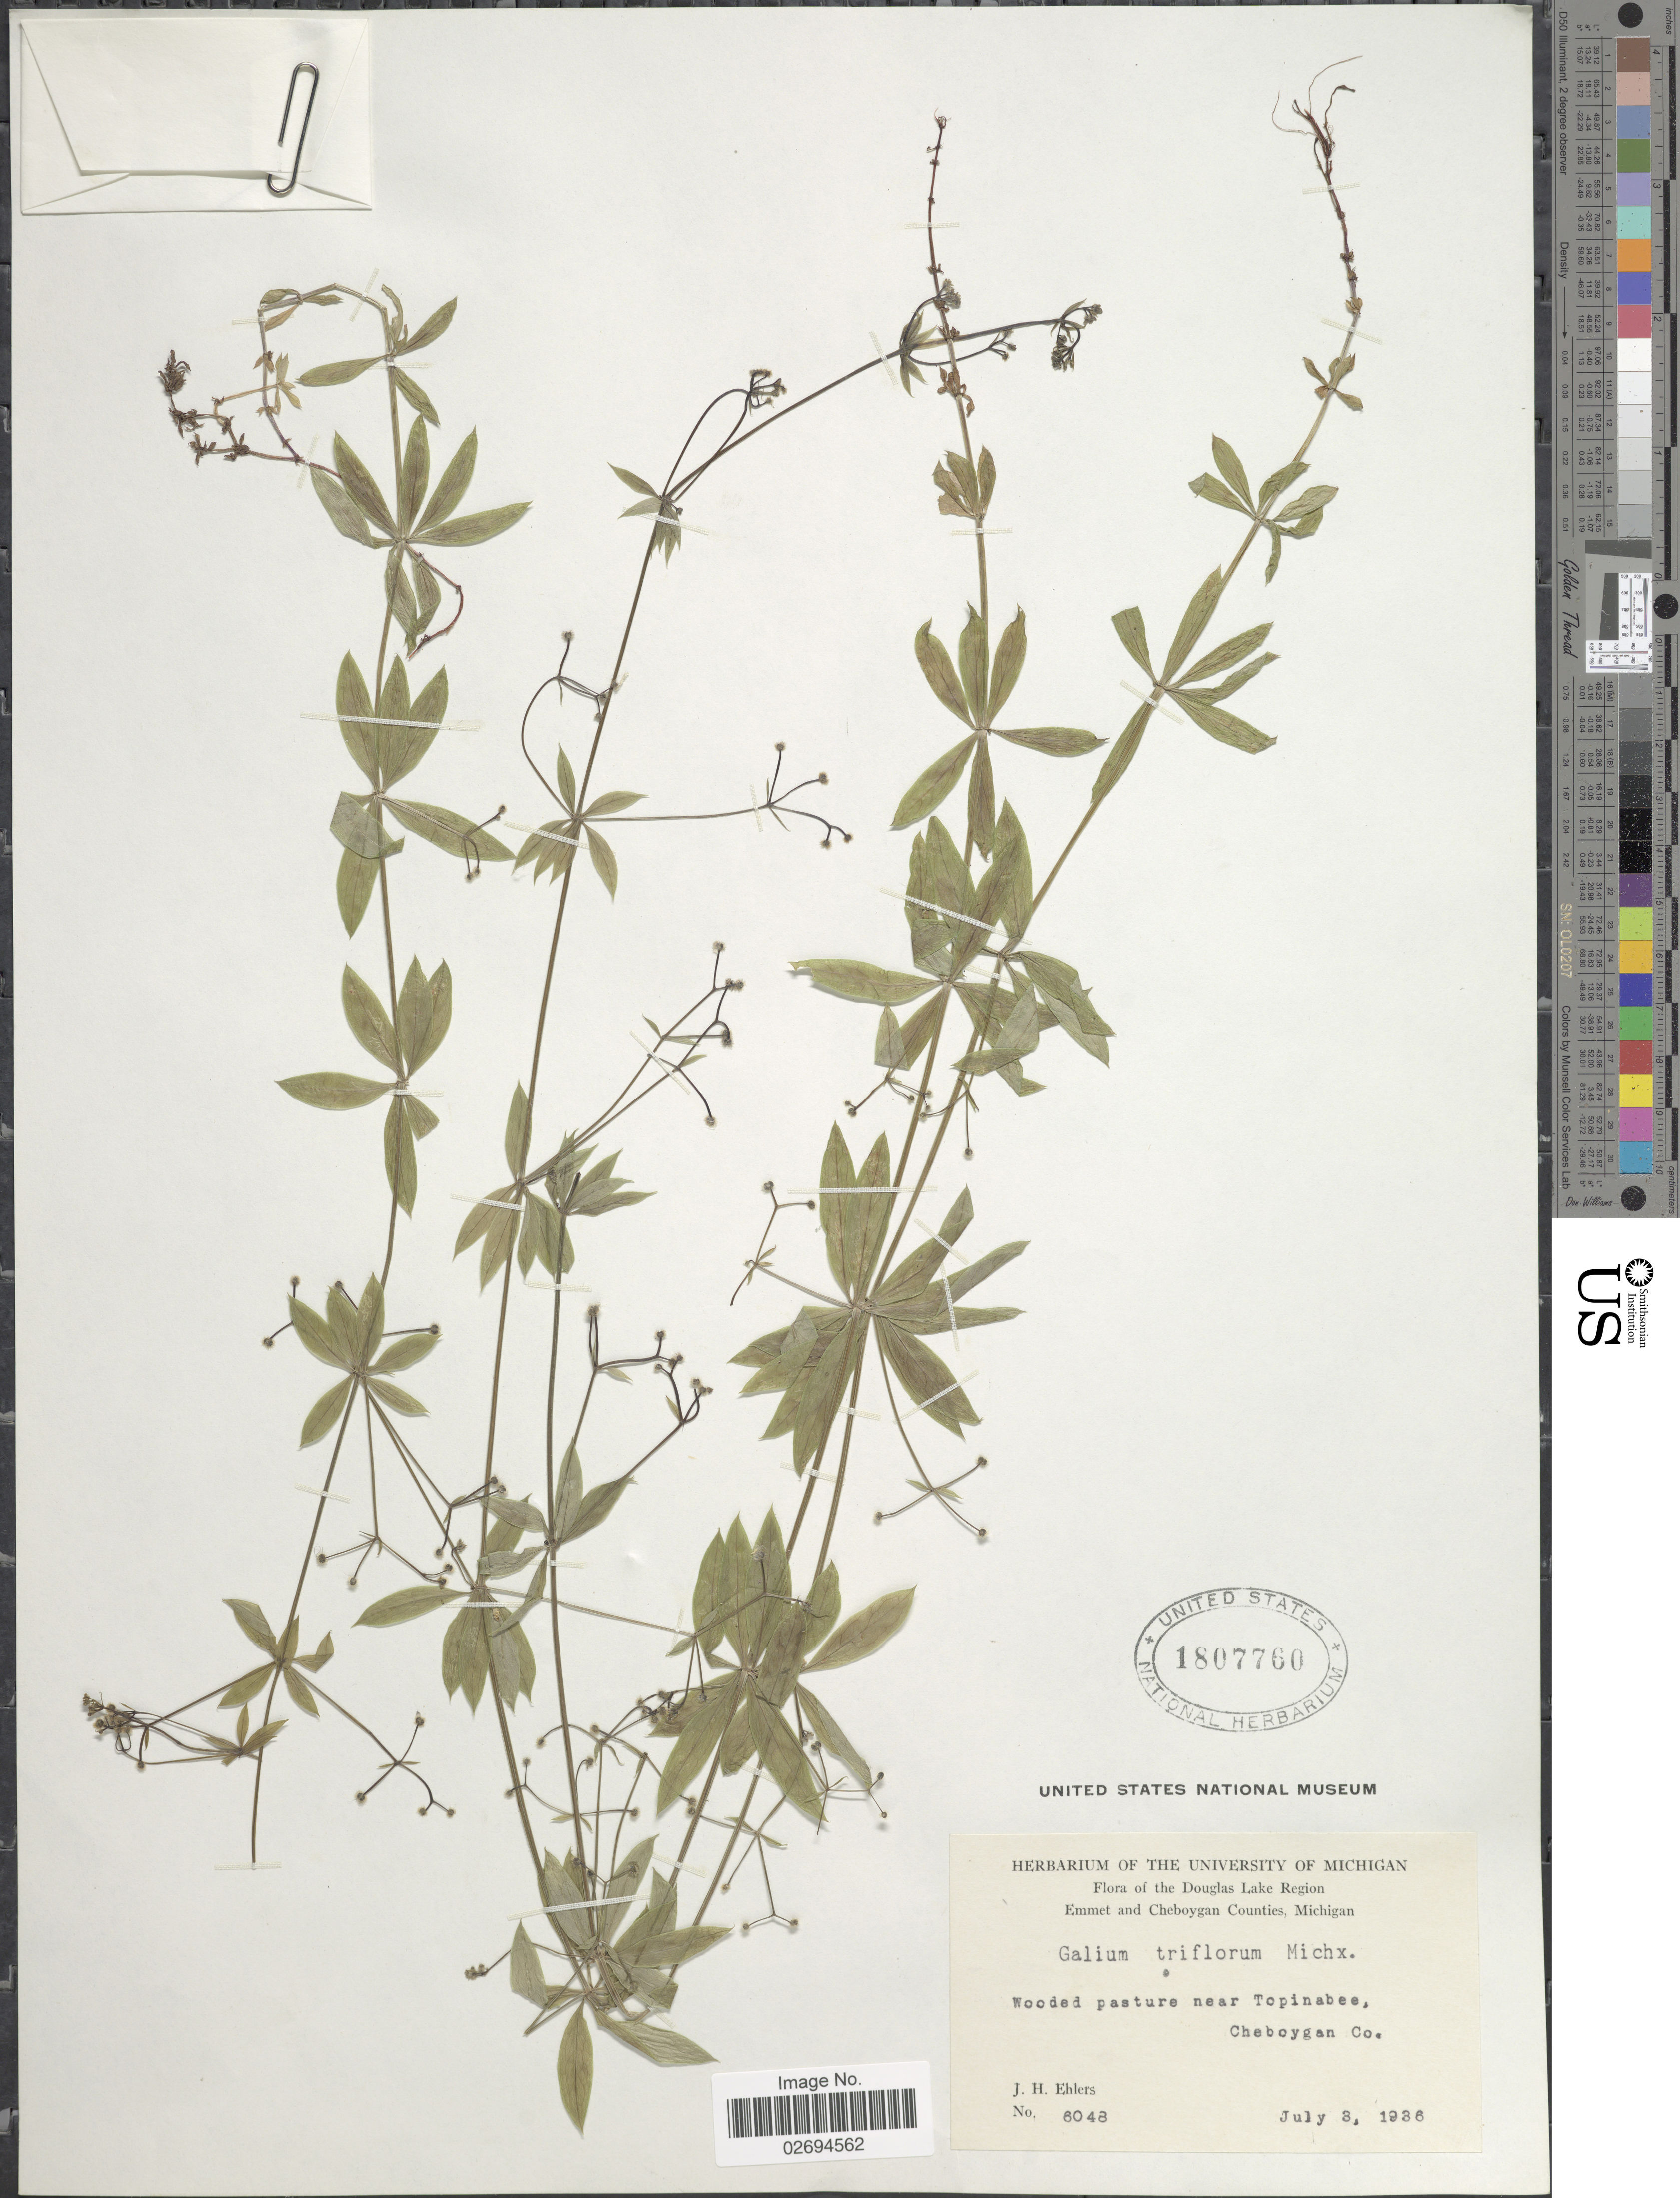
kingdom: Plantae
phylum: Tracheophyta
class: Magnoliopsida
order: Gentianales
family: Rubiaceae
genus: Galium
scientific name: Galium triflorum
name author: Michx.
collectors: J. H. Ehlers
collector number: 6048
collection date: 1936-07-08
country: United States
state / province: Michigan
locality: Douglas Lake Region. Cheboygan County. near Topinabee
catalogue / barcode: US 1807760